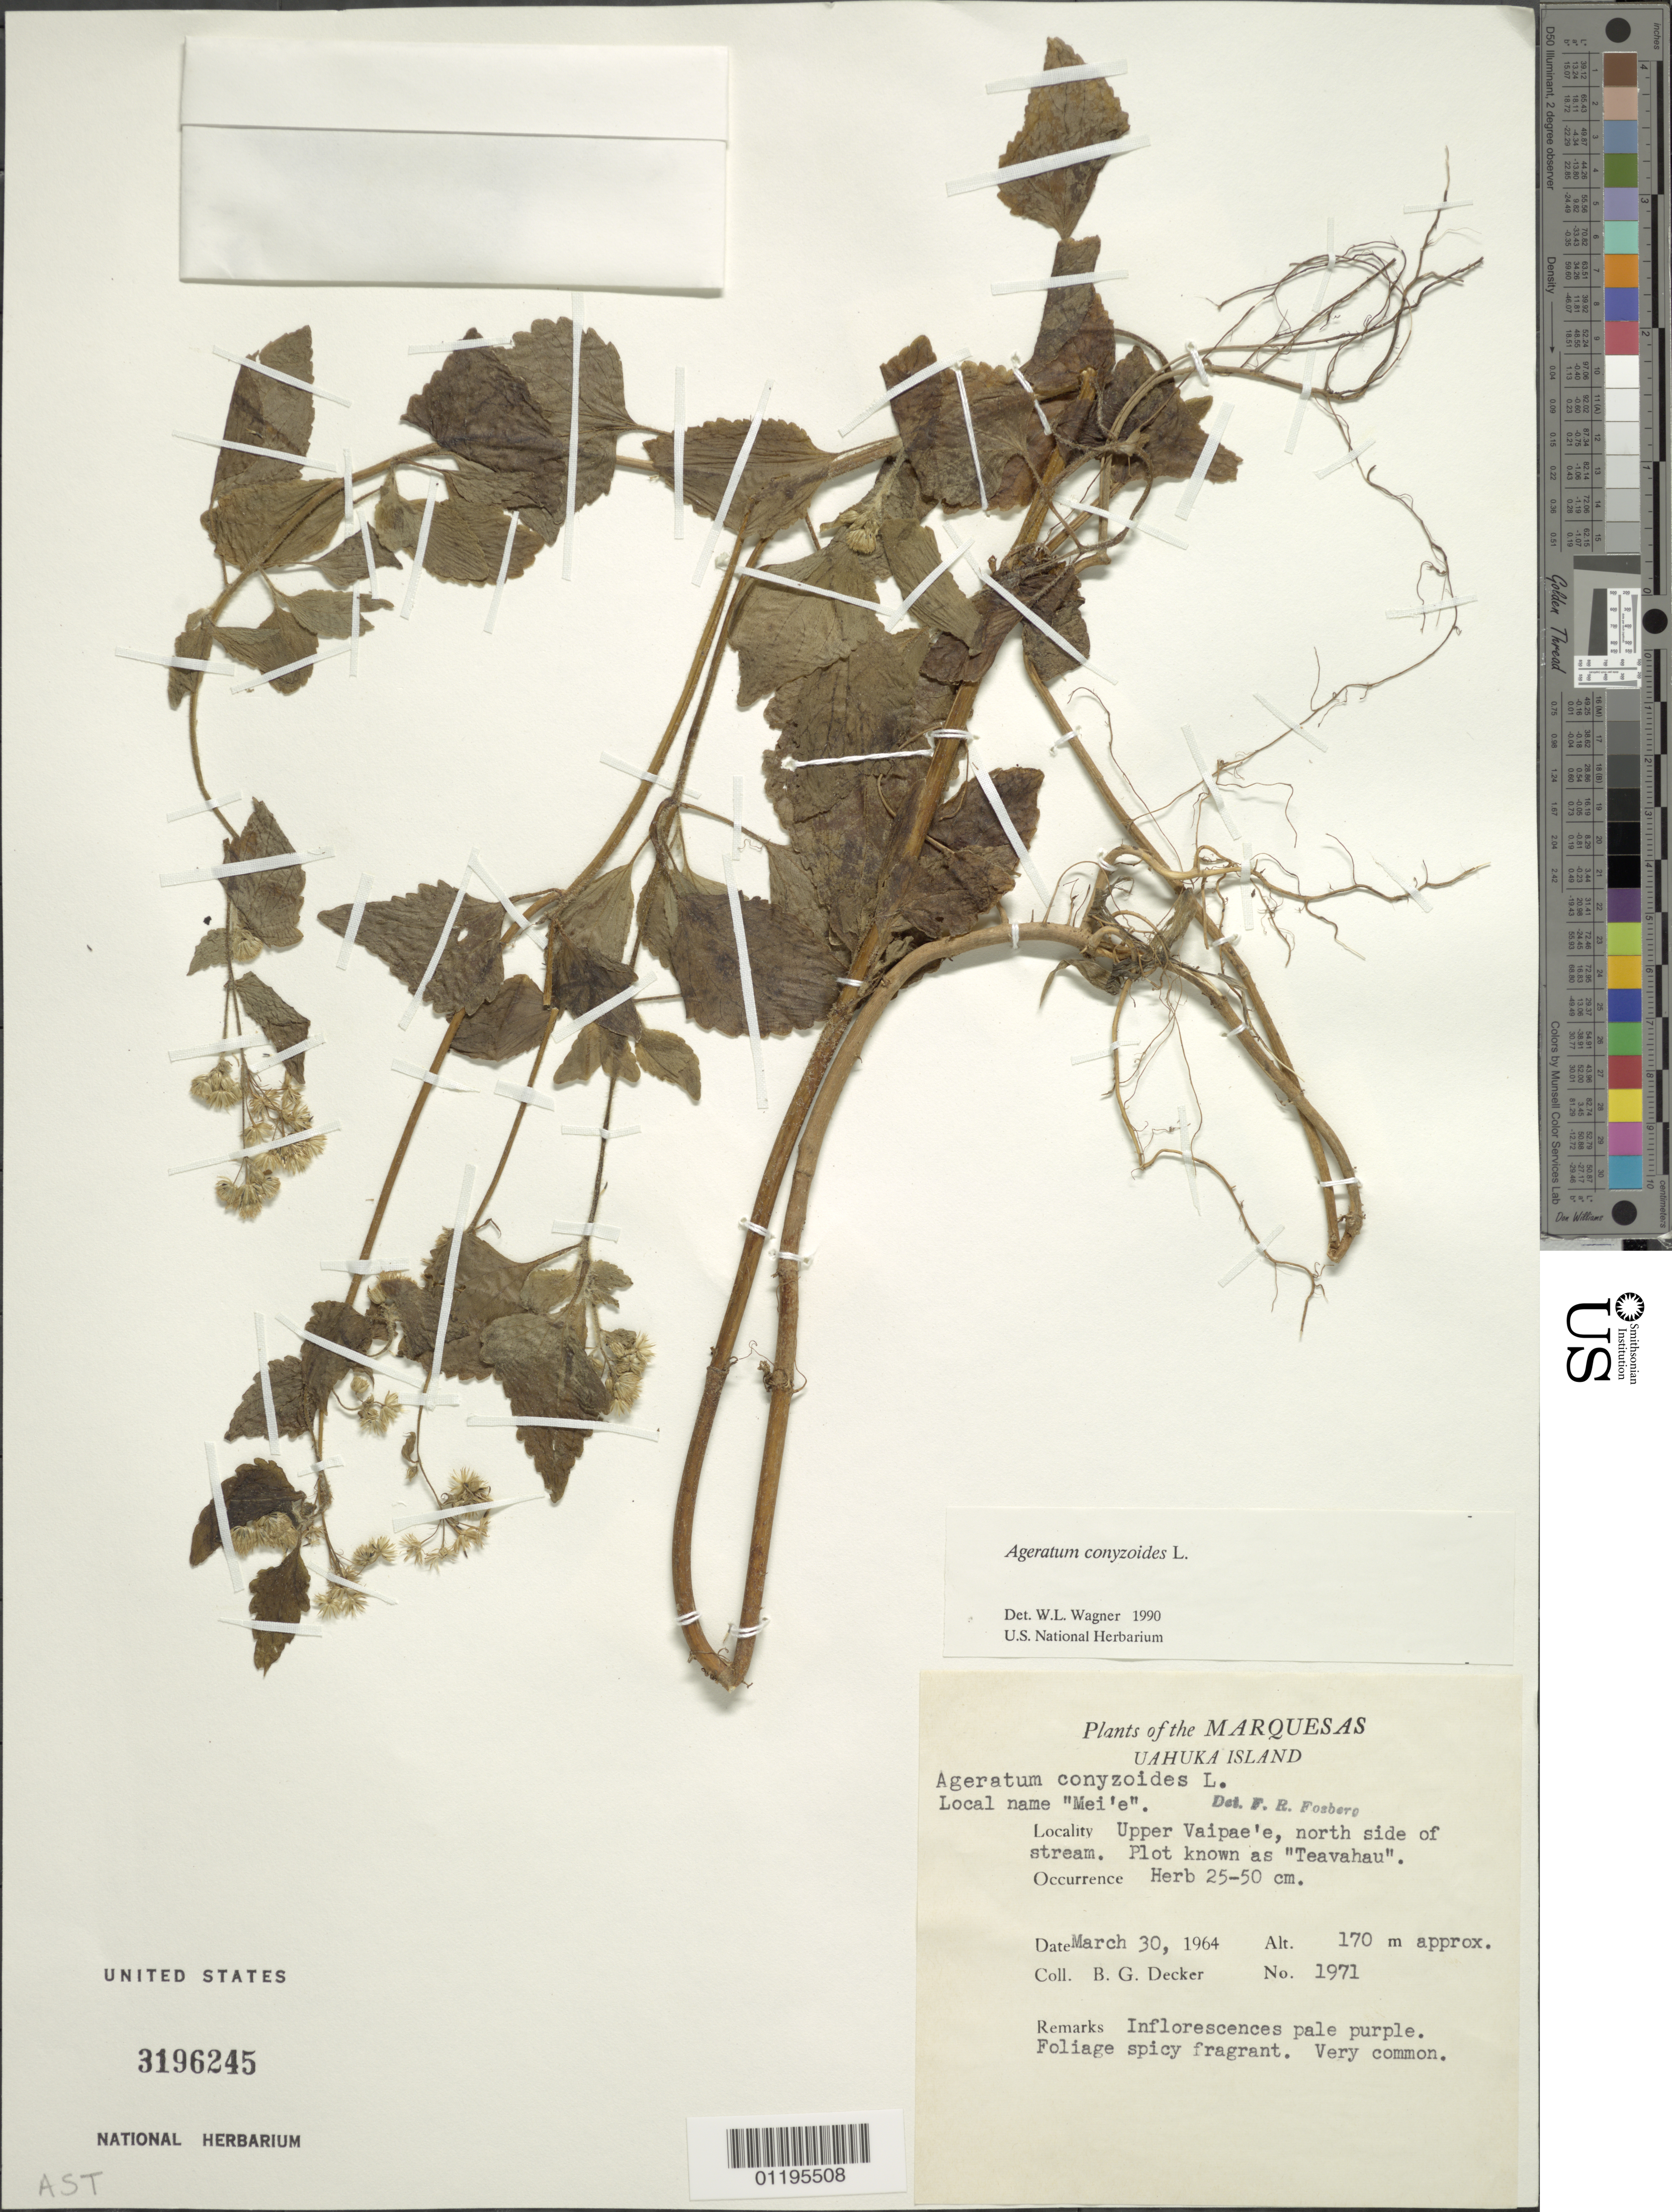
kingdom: Plantae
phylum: Tracheophyta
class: Magnoliopsida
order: Asterales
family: Asteraceae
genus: Ageratum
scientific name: Ageratum conyzoides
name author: L.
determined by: Wagner, W. L., (BOT), Smithsonian Institution - National Museum of Natural History (UNITED STATES)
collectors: B. G. Decker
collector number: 1971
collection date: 1964-03-30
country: French Polynesia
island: Ua Huka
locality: Upper Vaipae'e, N side of stream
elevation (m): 170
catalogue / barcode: US 3196245